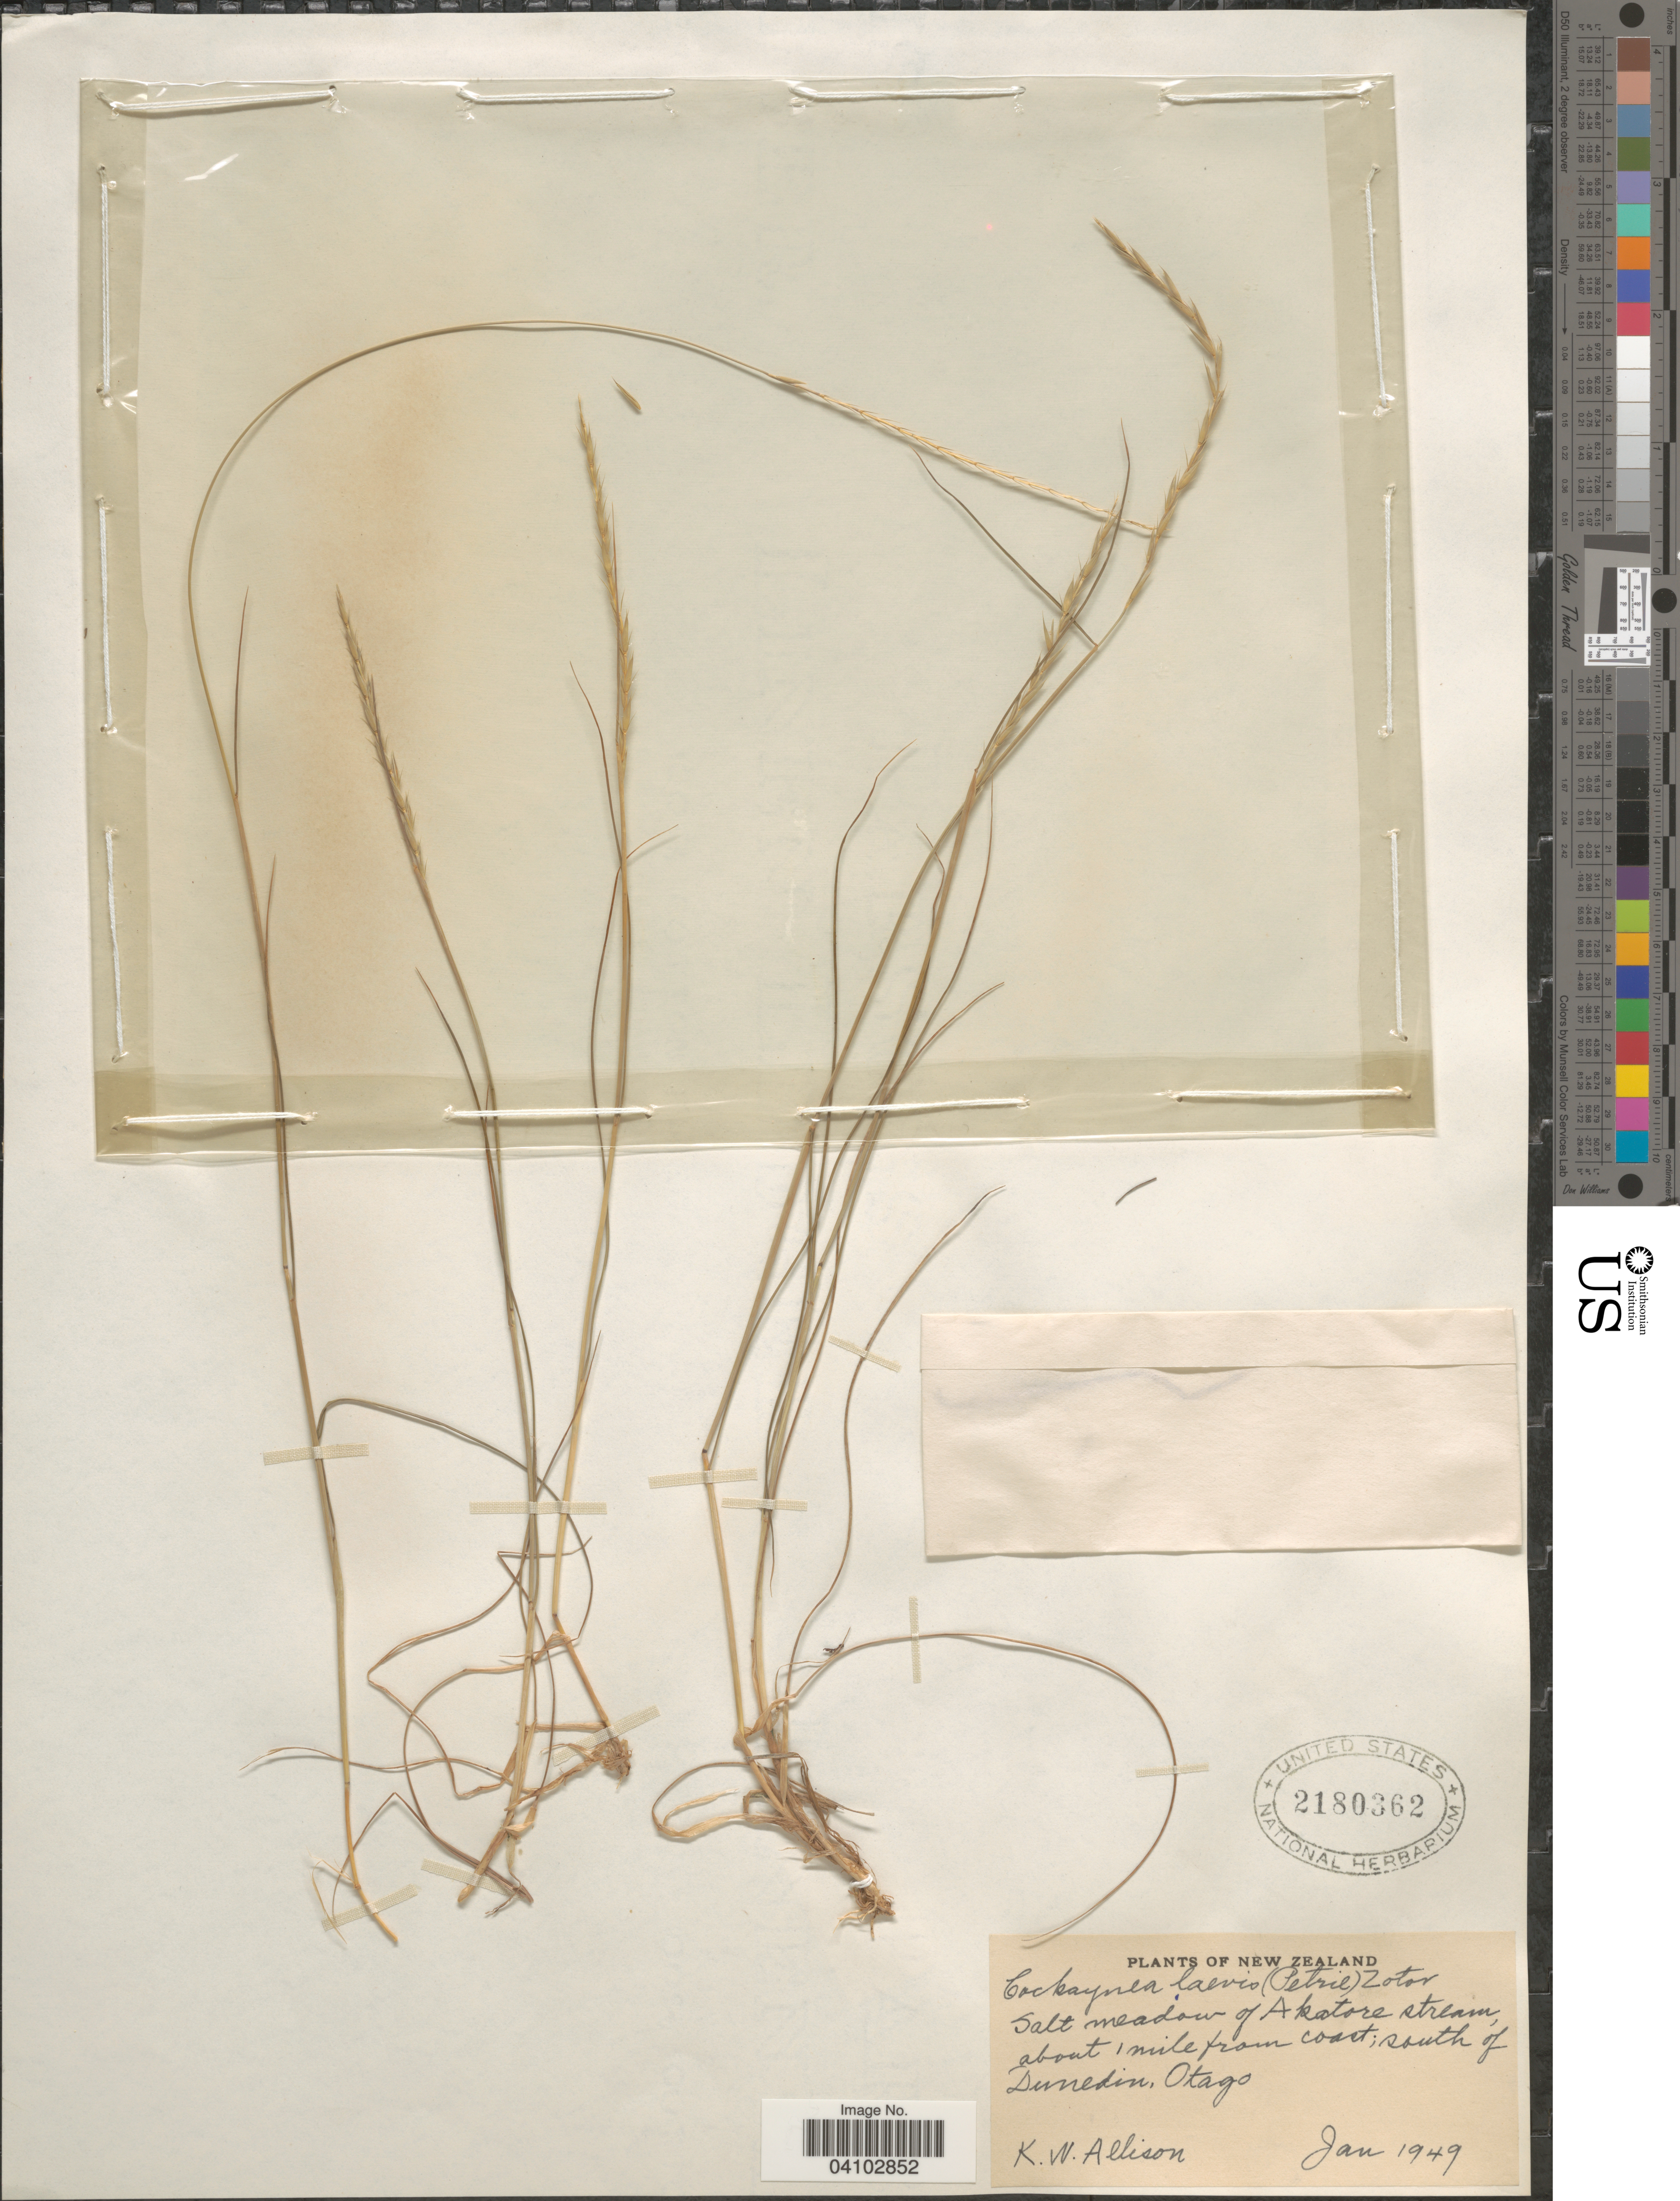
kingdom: Plantae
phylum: Tracheophyta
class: Liliopsida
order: Poales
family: Poaceae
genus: Stenostachys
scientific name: Stenostachys laevis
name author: (Petrie) Connor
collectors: K. Allison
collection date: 1949-01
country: New Zealand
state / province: Otago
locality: Salt meadow of Akator stream about 1 mile from coasr; south of Dunedin.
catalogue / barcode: US 2180362